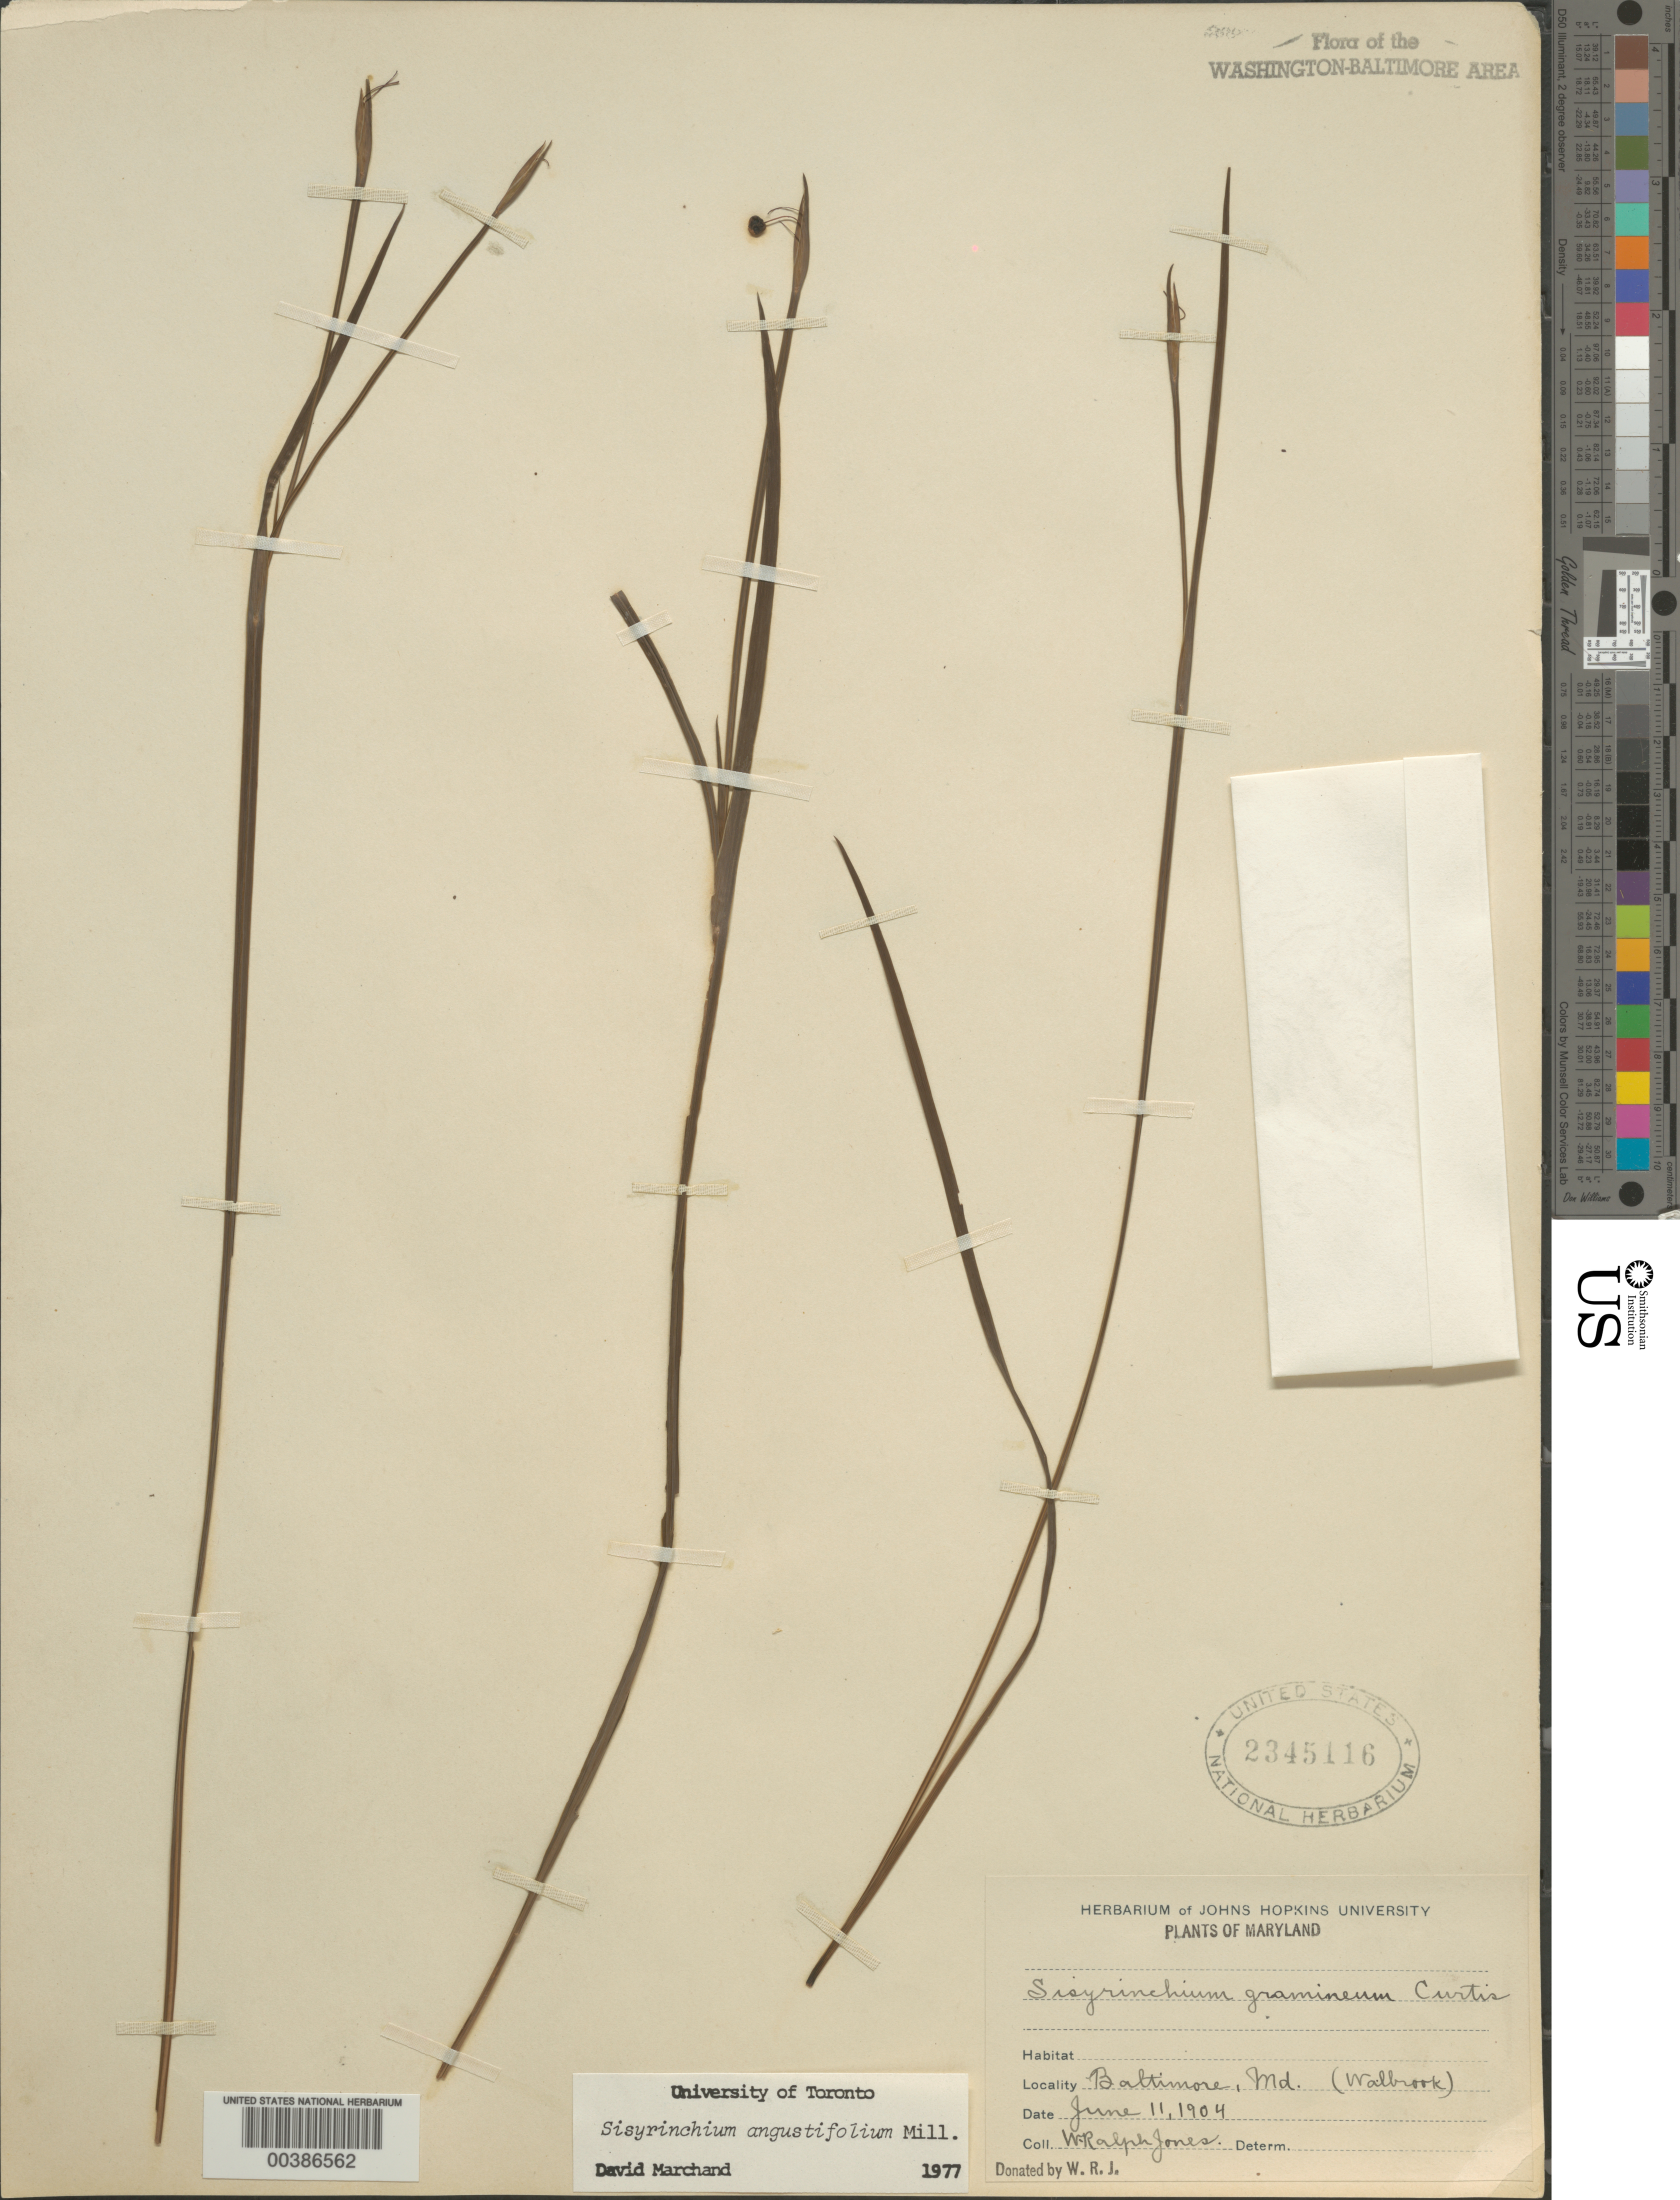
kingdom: Plantae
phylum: Tracheophyta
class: Liliopsida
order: Asparagales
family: Iridaceae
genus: Sisyrinchium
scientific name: Sisyrinchium angustifolium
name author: Mill.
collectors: W. R. Jones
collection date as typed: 11 Jun 1904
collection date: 1904-06-11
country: United States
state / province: Maryland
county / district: City of Baltimore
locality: Baltimore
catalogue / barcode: US 2345116